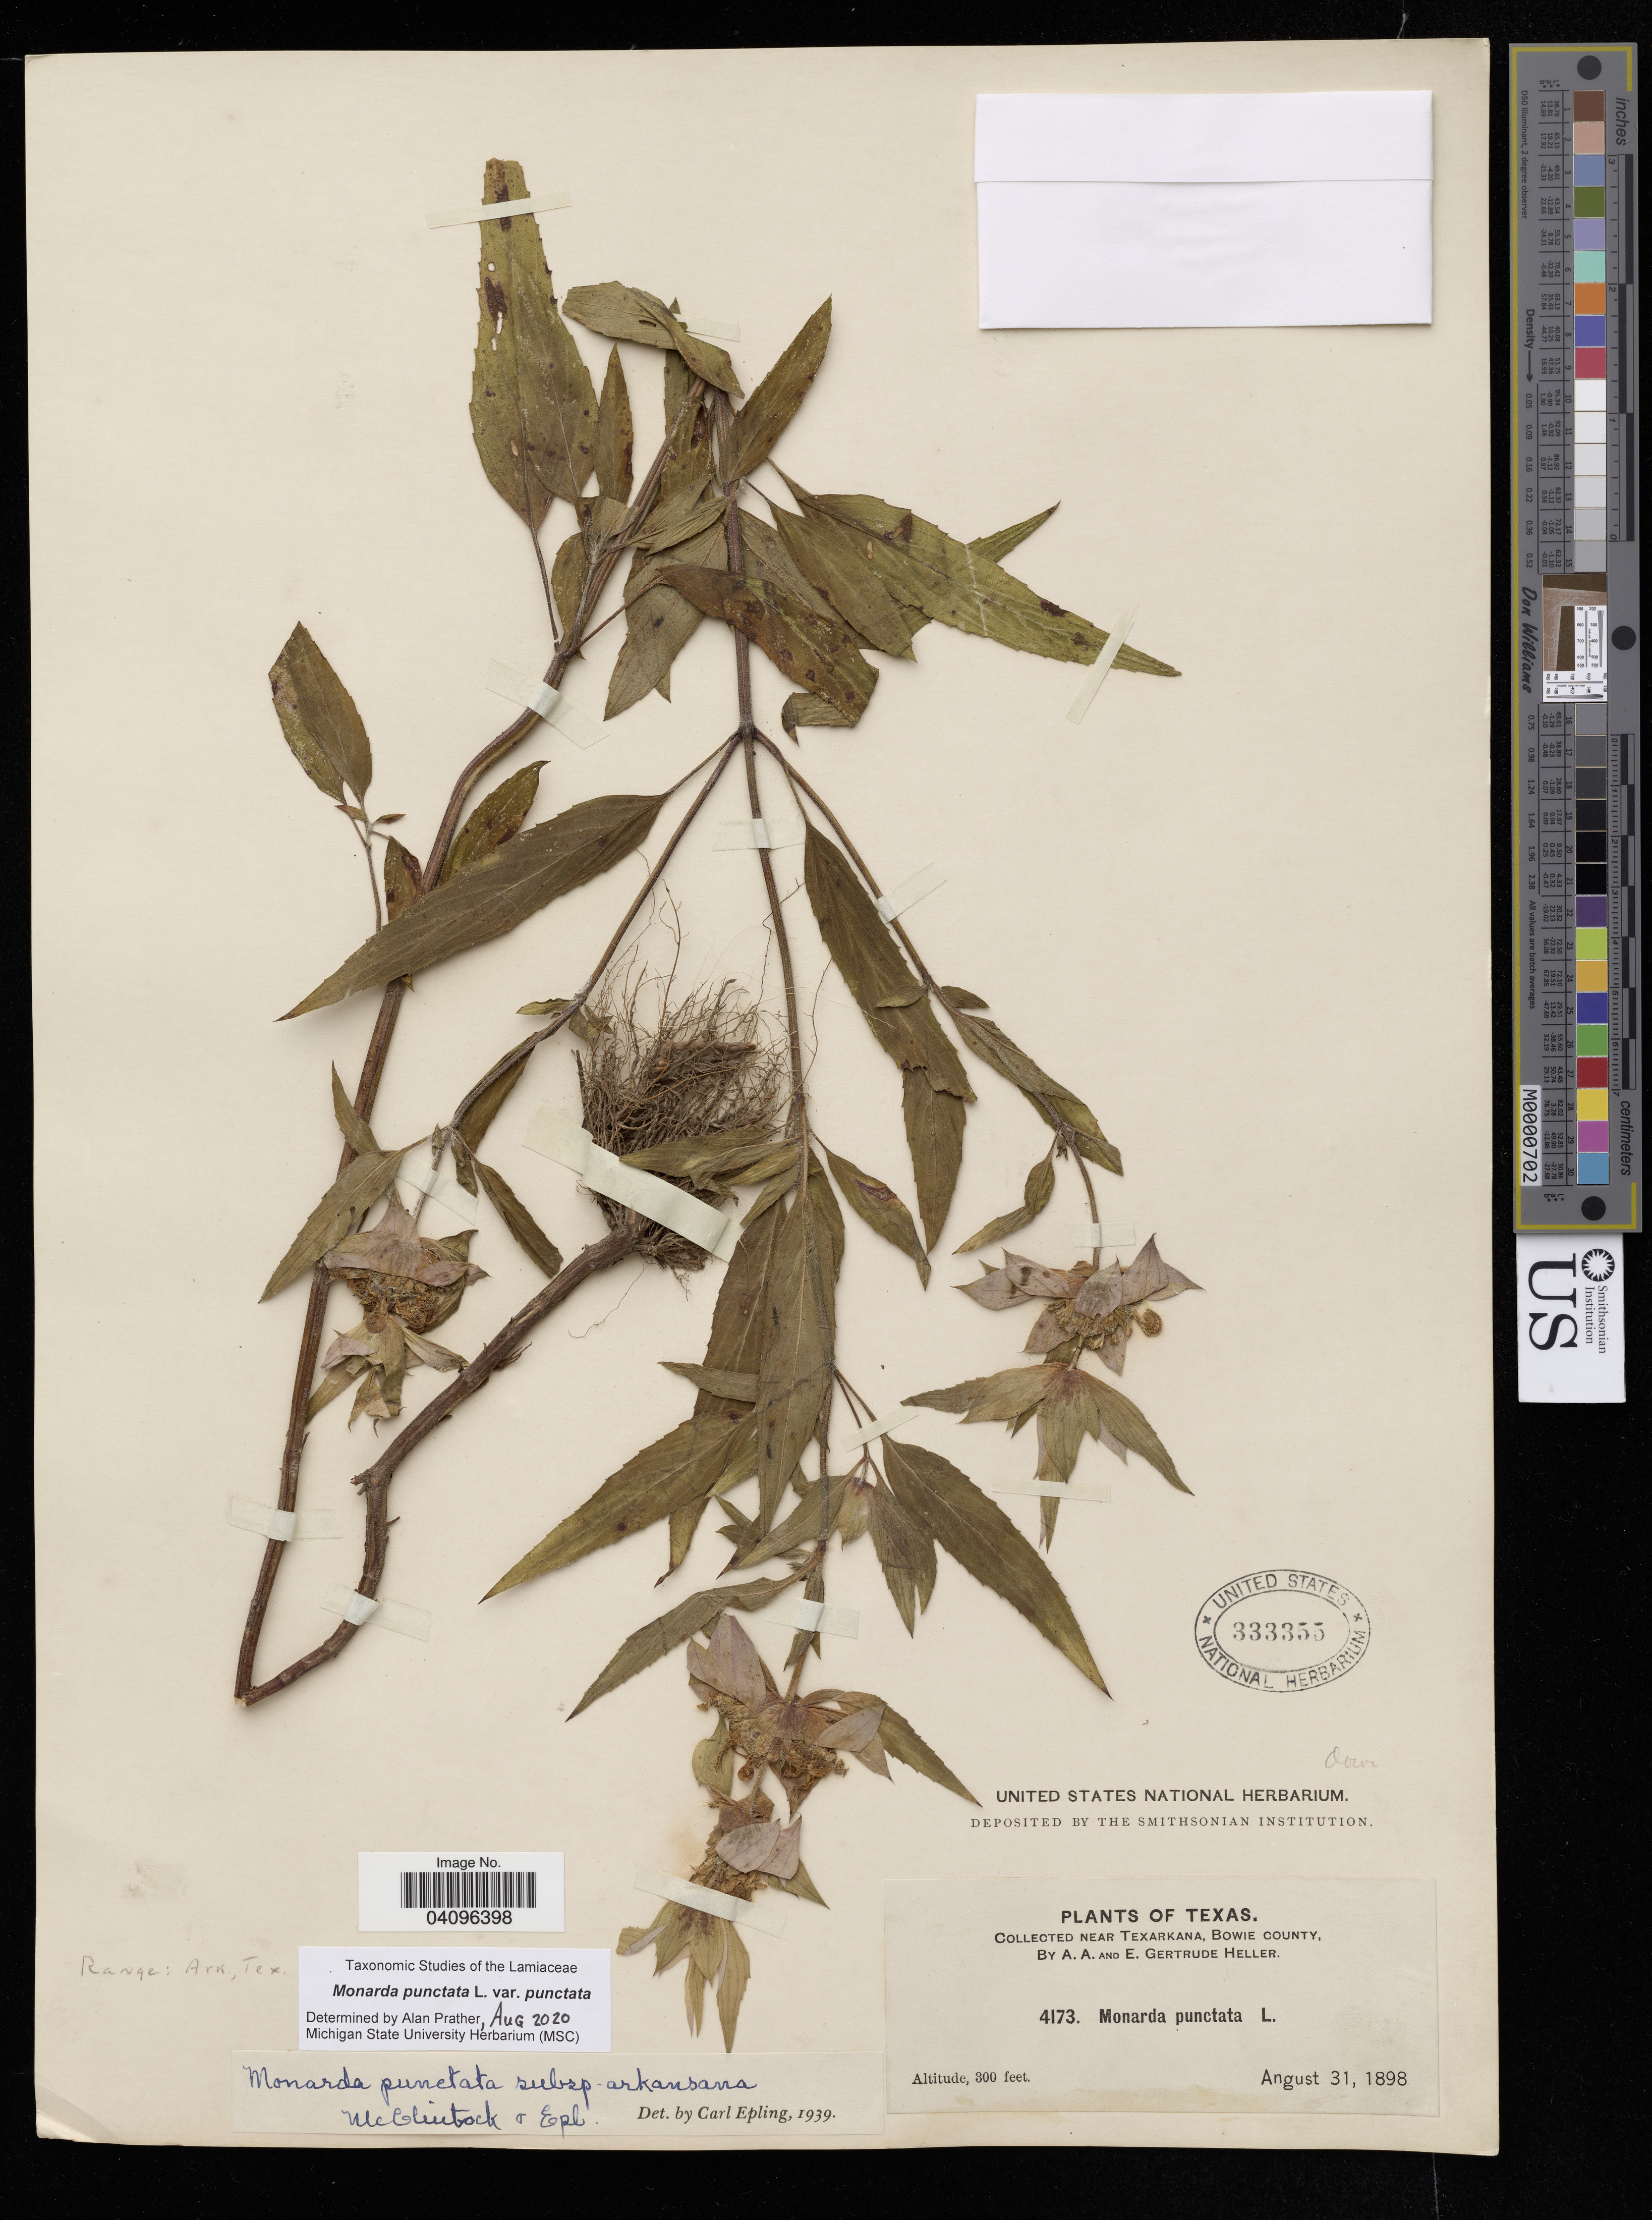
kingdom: Plantae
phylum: Tracheophyta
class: Magnoliopsida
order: Lamiales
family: Lamiaceae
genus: Monarda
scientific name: Monarda punctata var. punctata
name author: L.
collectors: E. G. Heller & E. Gertrude Heller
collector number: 4173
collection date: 1898-08-31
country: United States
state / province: Texas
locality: Texarkana, Bowie County.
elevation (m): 91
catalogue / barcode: US 333355